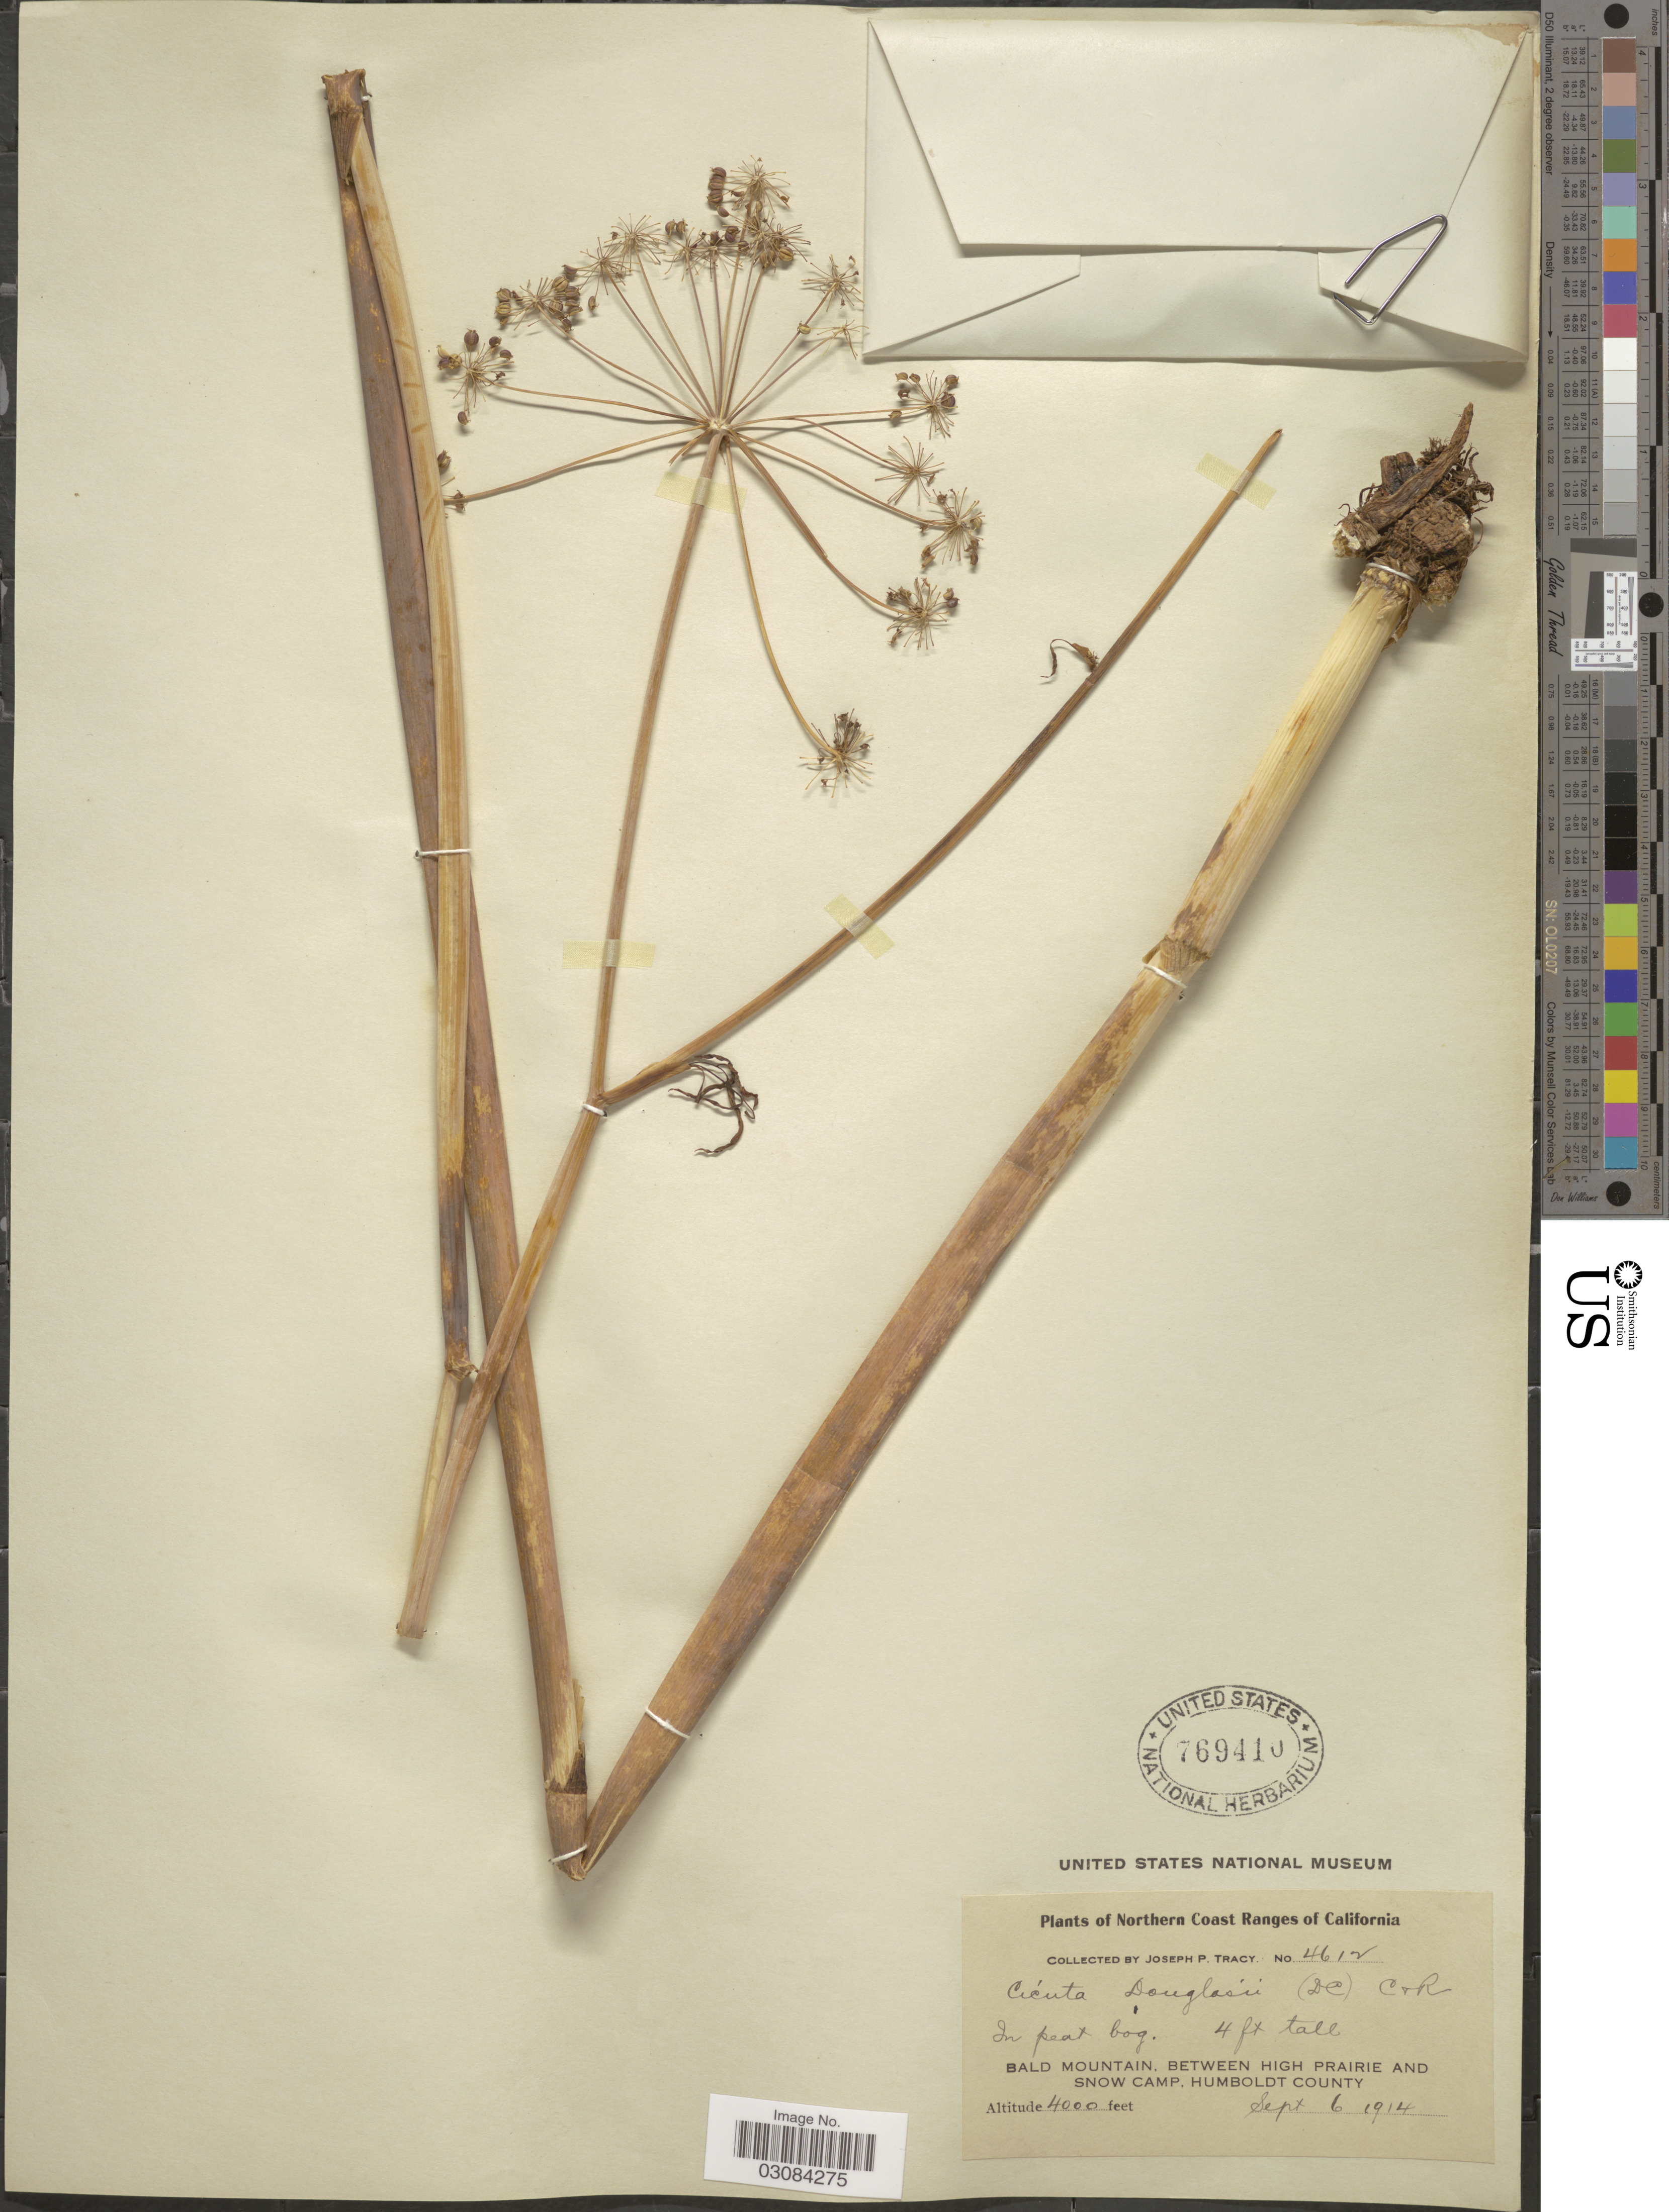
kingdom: Plantae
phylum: Tracheophyta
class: Magnoliopsida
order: Apiales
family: Apiaceae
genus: Cicuta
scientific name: Cicuta douglasii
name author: (DC.) J.M. Coult. & Rose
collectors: J. Tracy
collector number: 4612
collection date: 1914-09-06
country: United States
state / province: California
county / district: Humboldt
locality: Northern Coast Region of California. Bald Mountain, between high prairie and Snow Camp, Humboldt County.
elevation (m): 1219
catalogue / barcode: US 769410